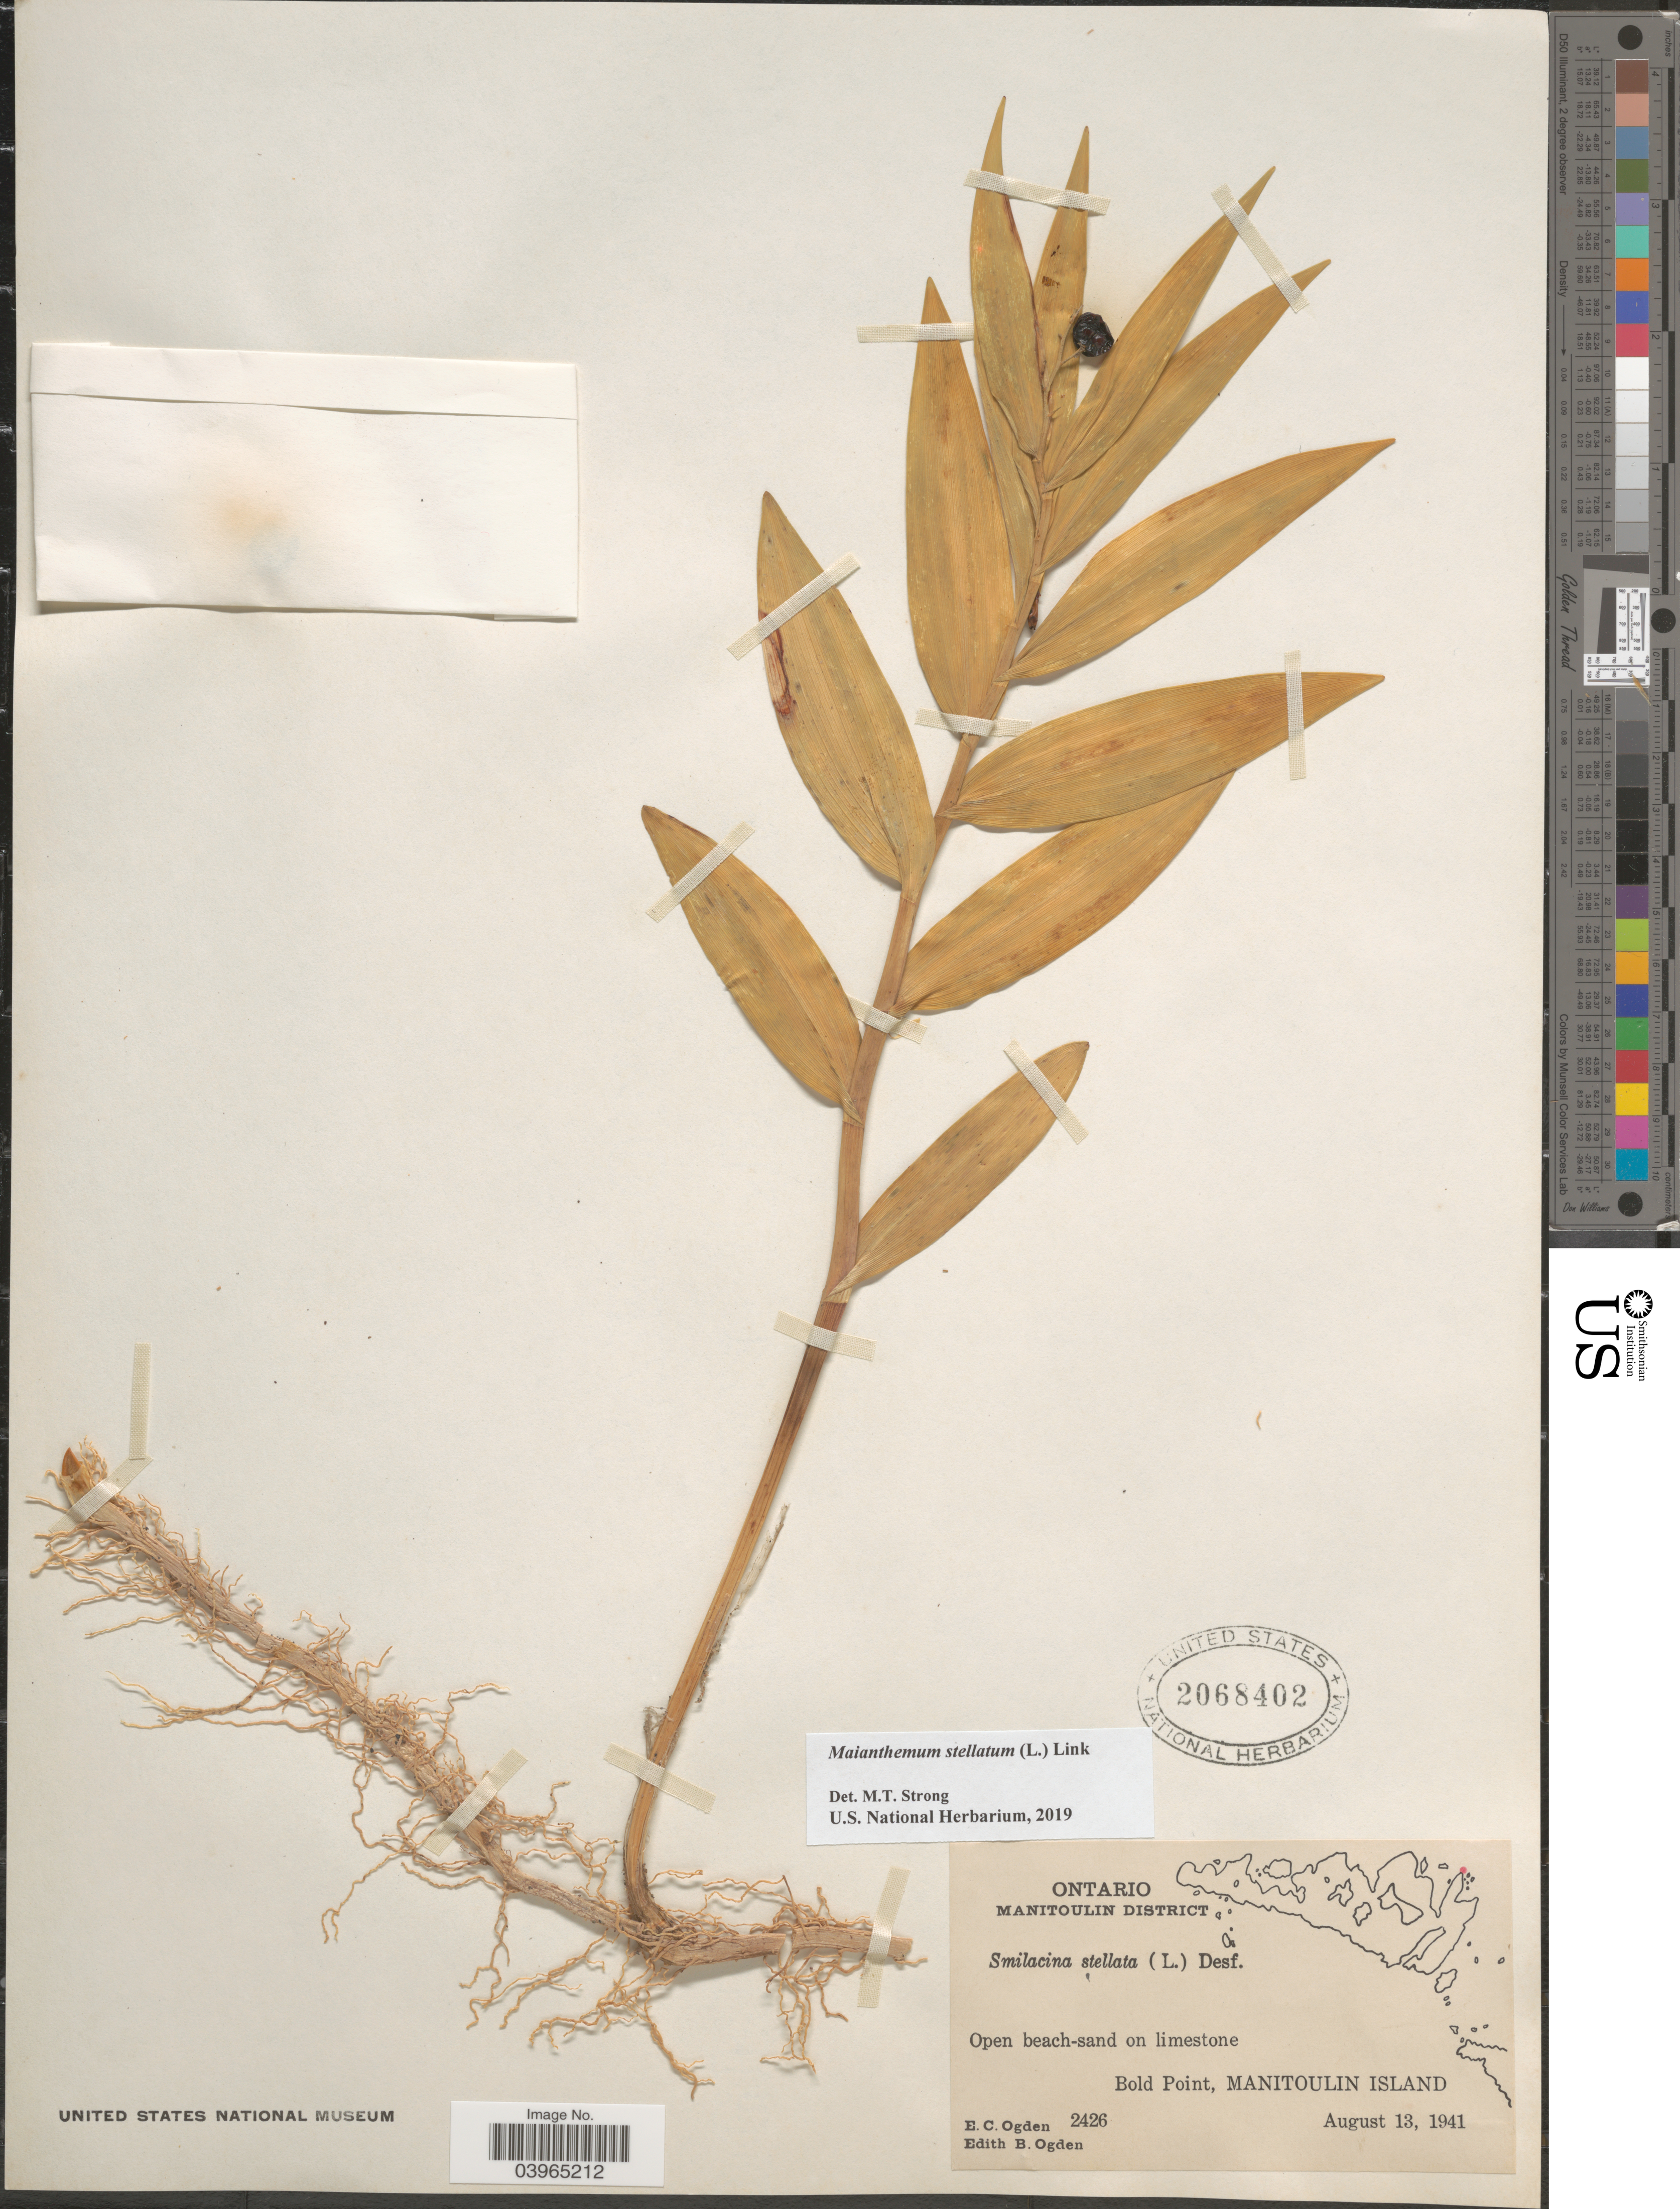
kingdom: Plantae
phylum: Tracheophyta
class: Liliopsida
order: Asparagales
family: Asparagaceae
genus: Maianthemum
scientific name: Maianthemum stellatum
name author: (L.) Link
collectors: E. Ogden & E. Ogden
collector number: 2426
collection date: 1941-08-13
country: Canada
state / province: Ontario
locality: Manitoulin District. Bold Point, Manitoulin Island.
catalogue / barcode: US 2068402